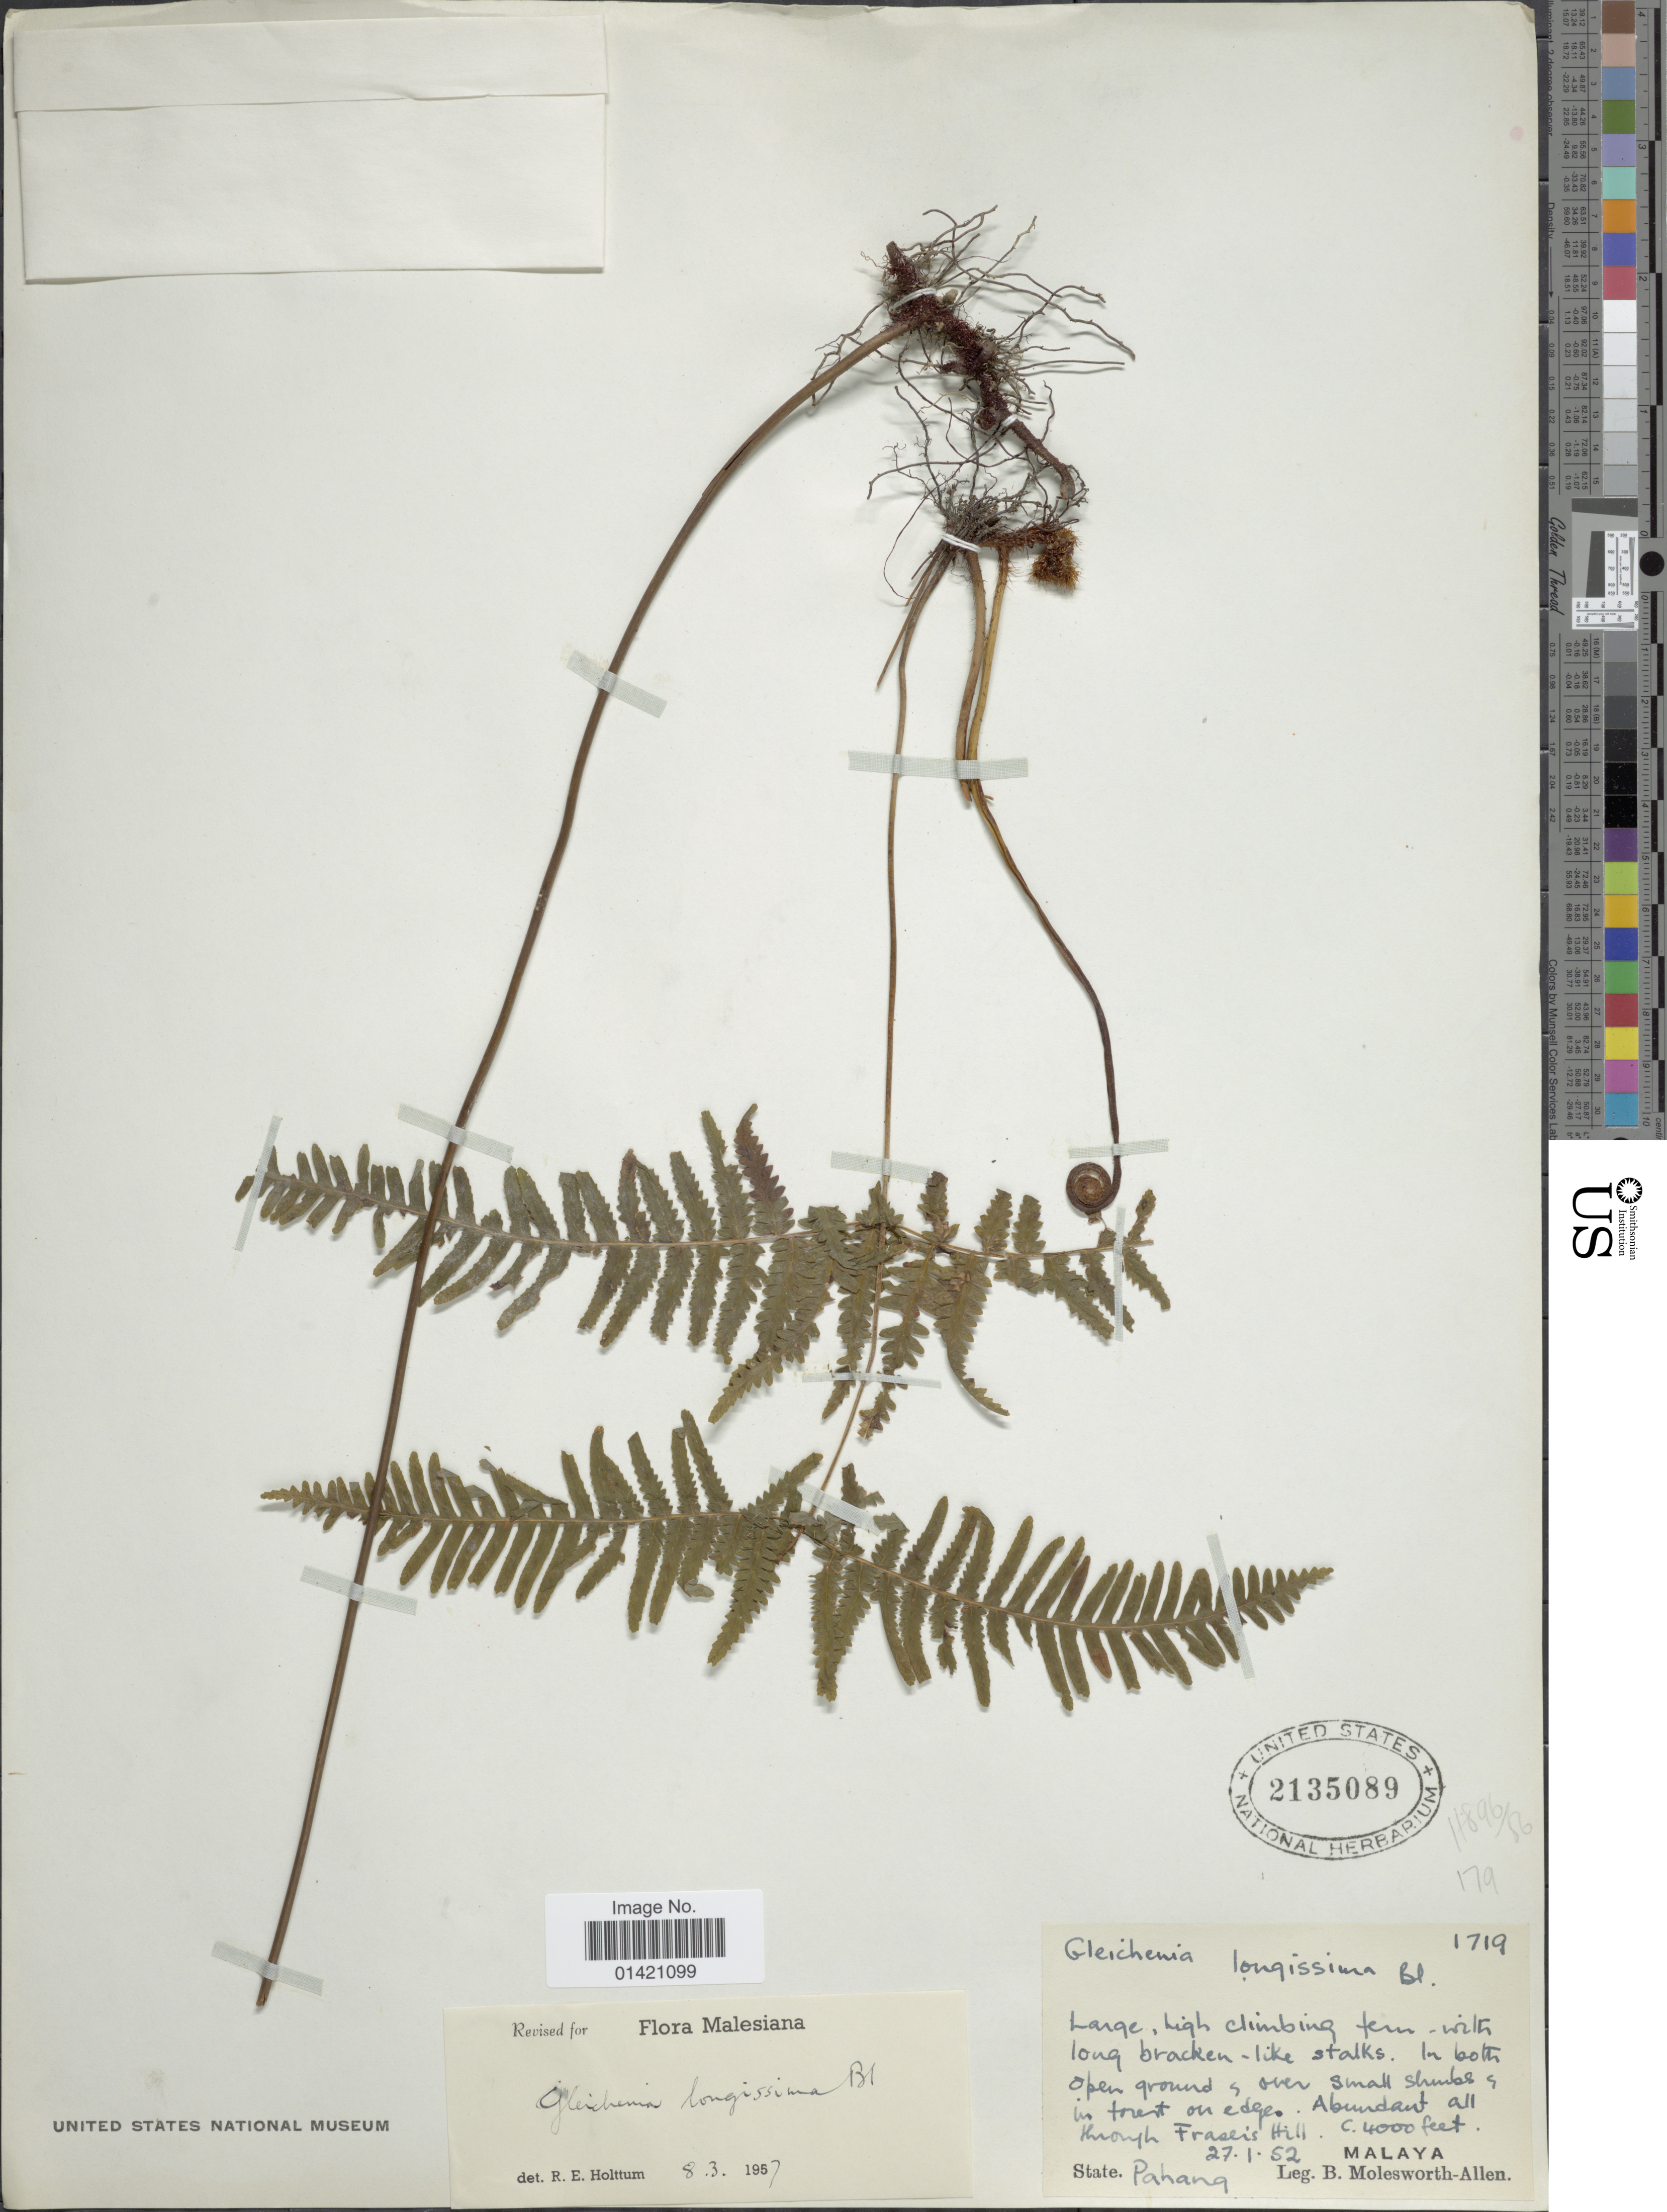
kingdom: Plantae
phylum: Tracheophyta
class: Polypodiopsida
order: Gleicheniales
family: Gleicheniaceae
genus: Diplopterygium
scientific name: Diplopterygium longissimum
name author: (Blume) Nakai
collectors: B. E. G. Molesworth-Allen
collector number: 1719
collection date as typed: Transcribed d/m/y: 27/1/52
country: Malaysia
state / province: Pahang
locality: Through Fraser's Hill. Malaya. State. Pahang.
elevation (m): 1219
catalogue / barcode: US 2135089